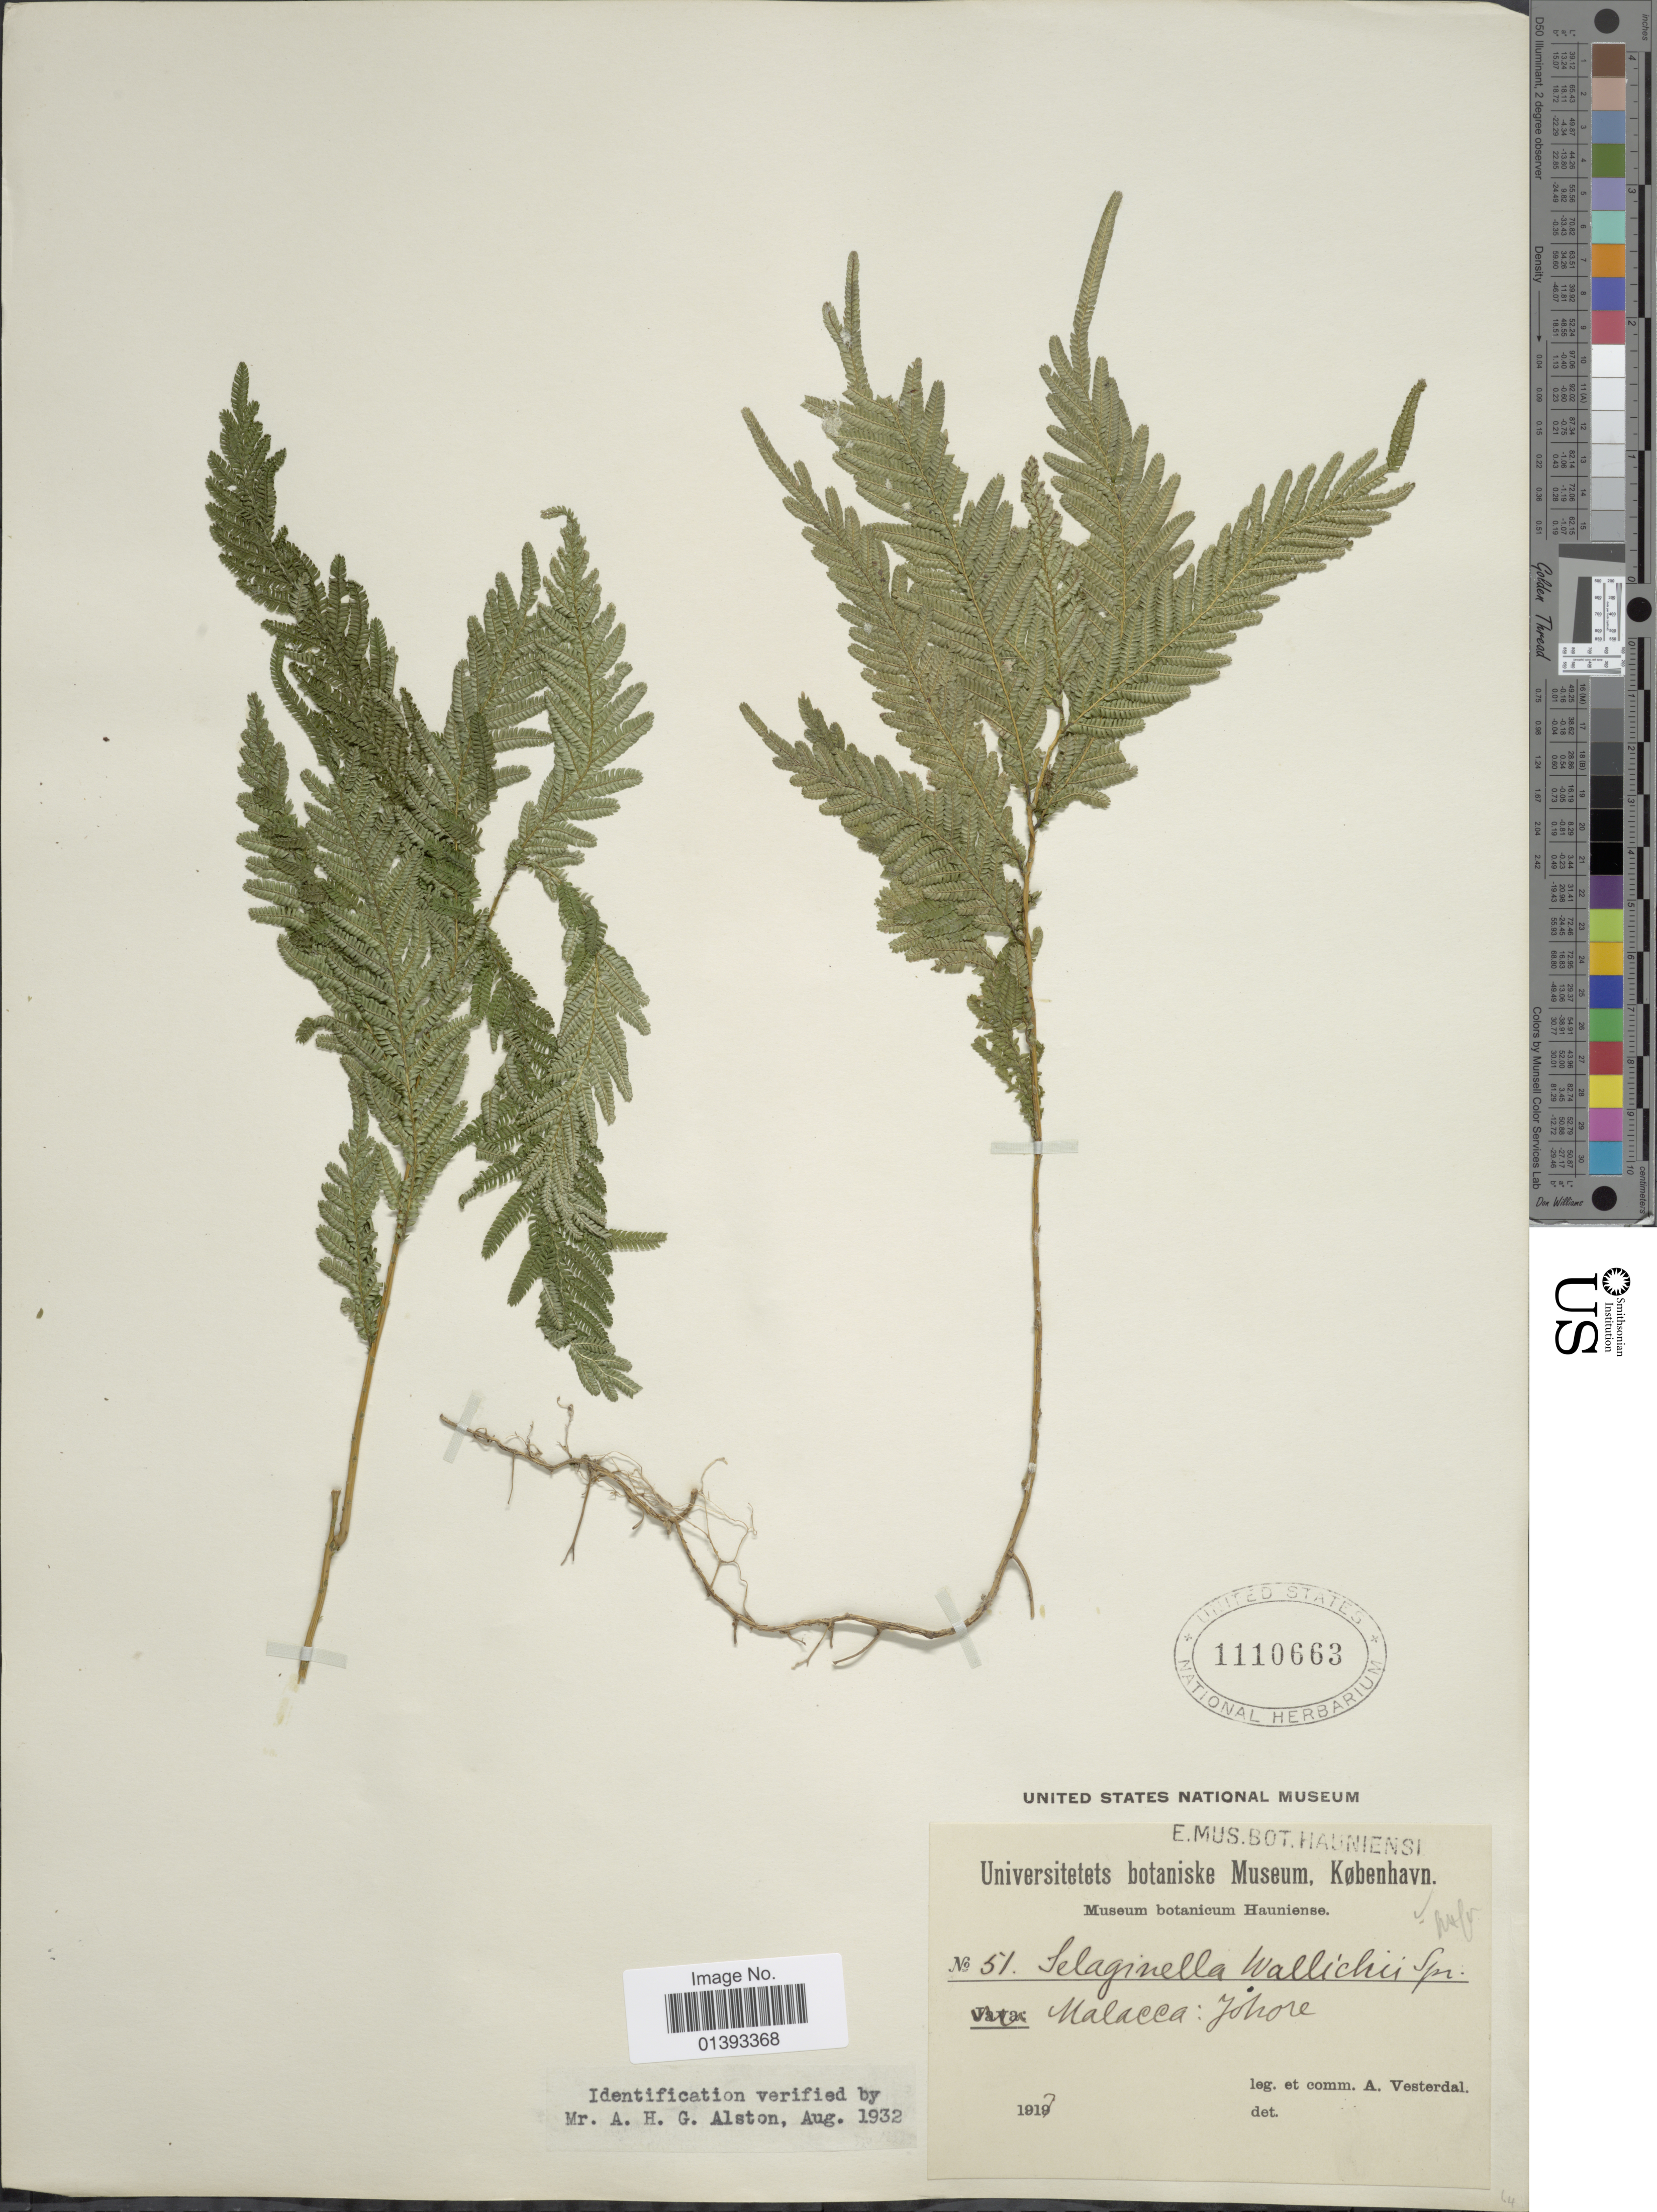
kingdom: Plantae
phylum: Tracheophyta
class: Lycopodiopsida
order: Selaginellales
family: Selaginellaceae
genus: Selaginella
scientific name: Selaginella wallichii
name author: (Hook. & Grev.) Spring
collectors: A. Vesterdal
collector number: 51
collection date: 1917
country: Malaysia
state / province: Johor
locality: Malacca: Johore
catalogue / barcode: US 1110663